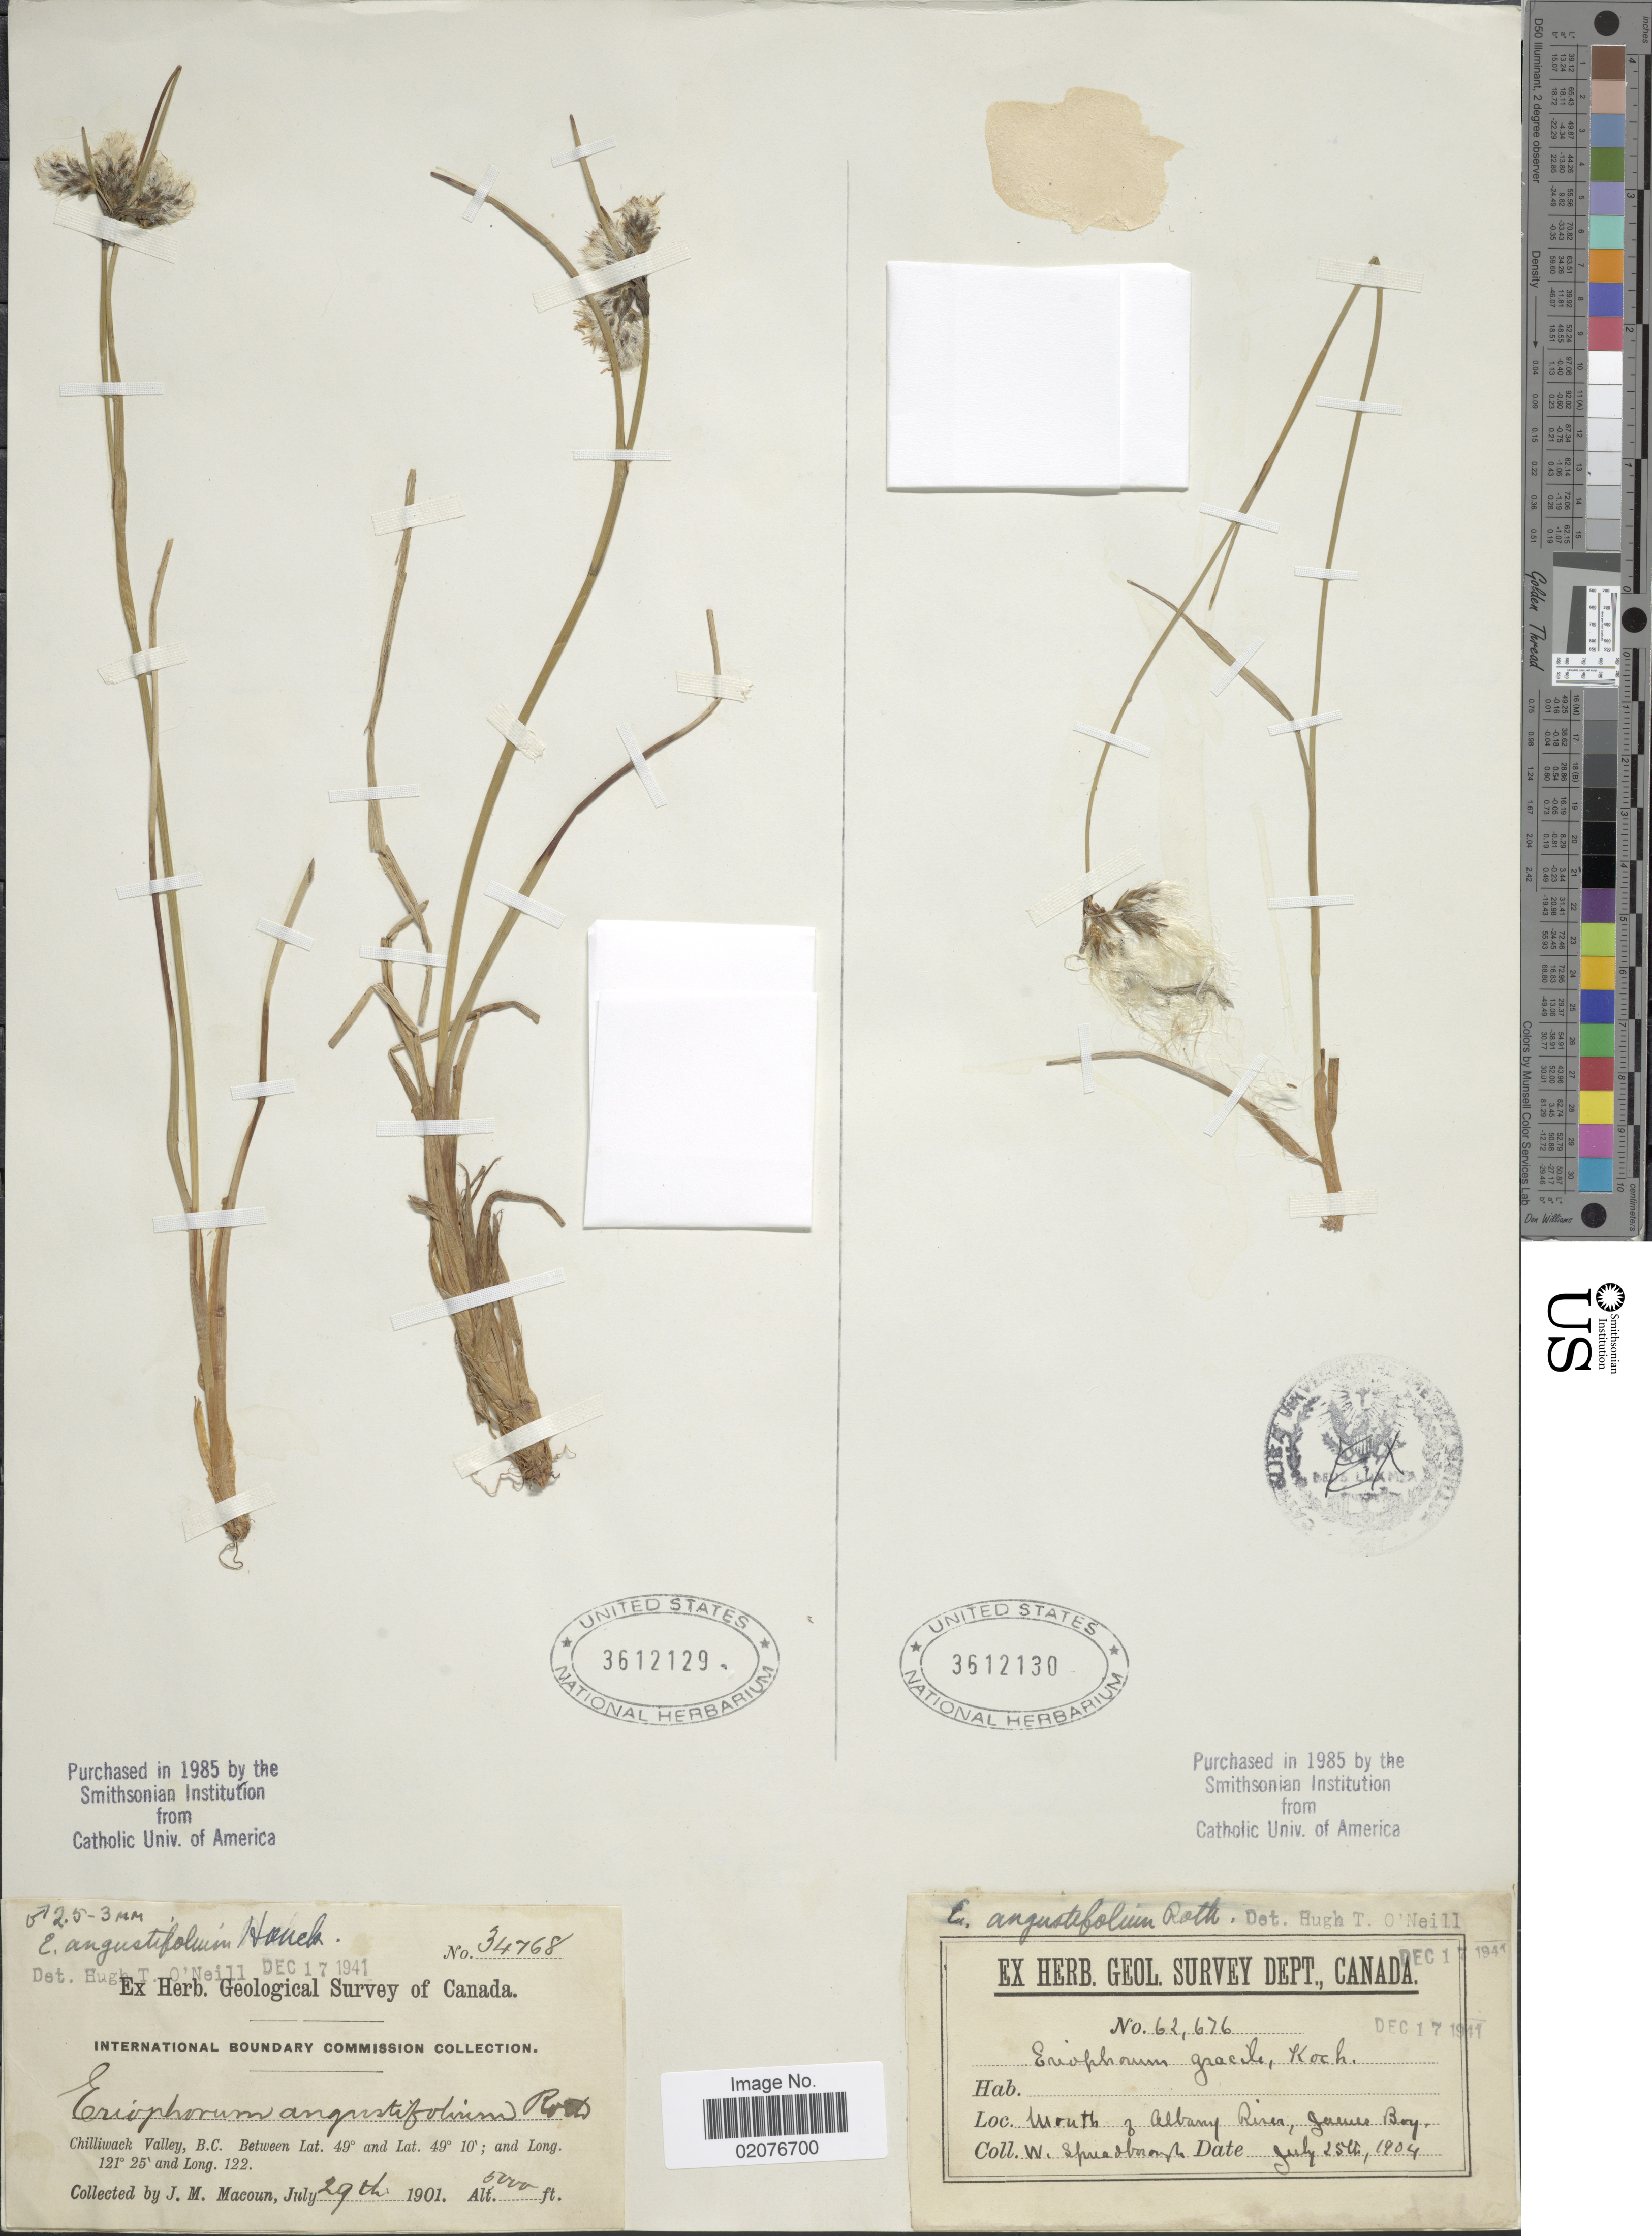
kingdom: Plantae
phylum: Tracheophyta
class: Liliopsida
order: Poales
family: Cyperaceae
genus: Eriophorum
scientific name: Eriophorum angustifolium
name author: Honck.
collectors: J. M. Macoun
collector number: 34768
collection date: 1901-07-29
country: Canada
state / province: British Columbia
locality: Chilliwack Valley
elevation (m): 1524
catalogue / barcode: US 3612129